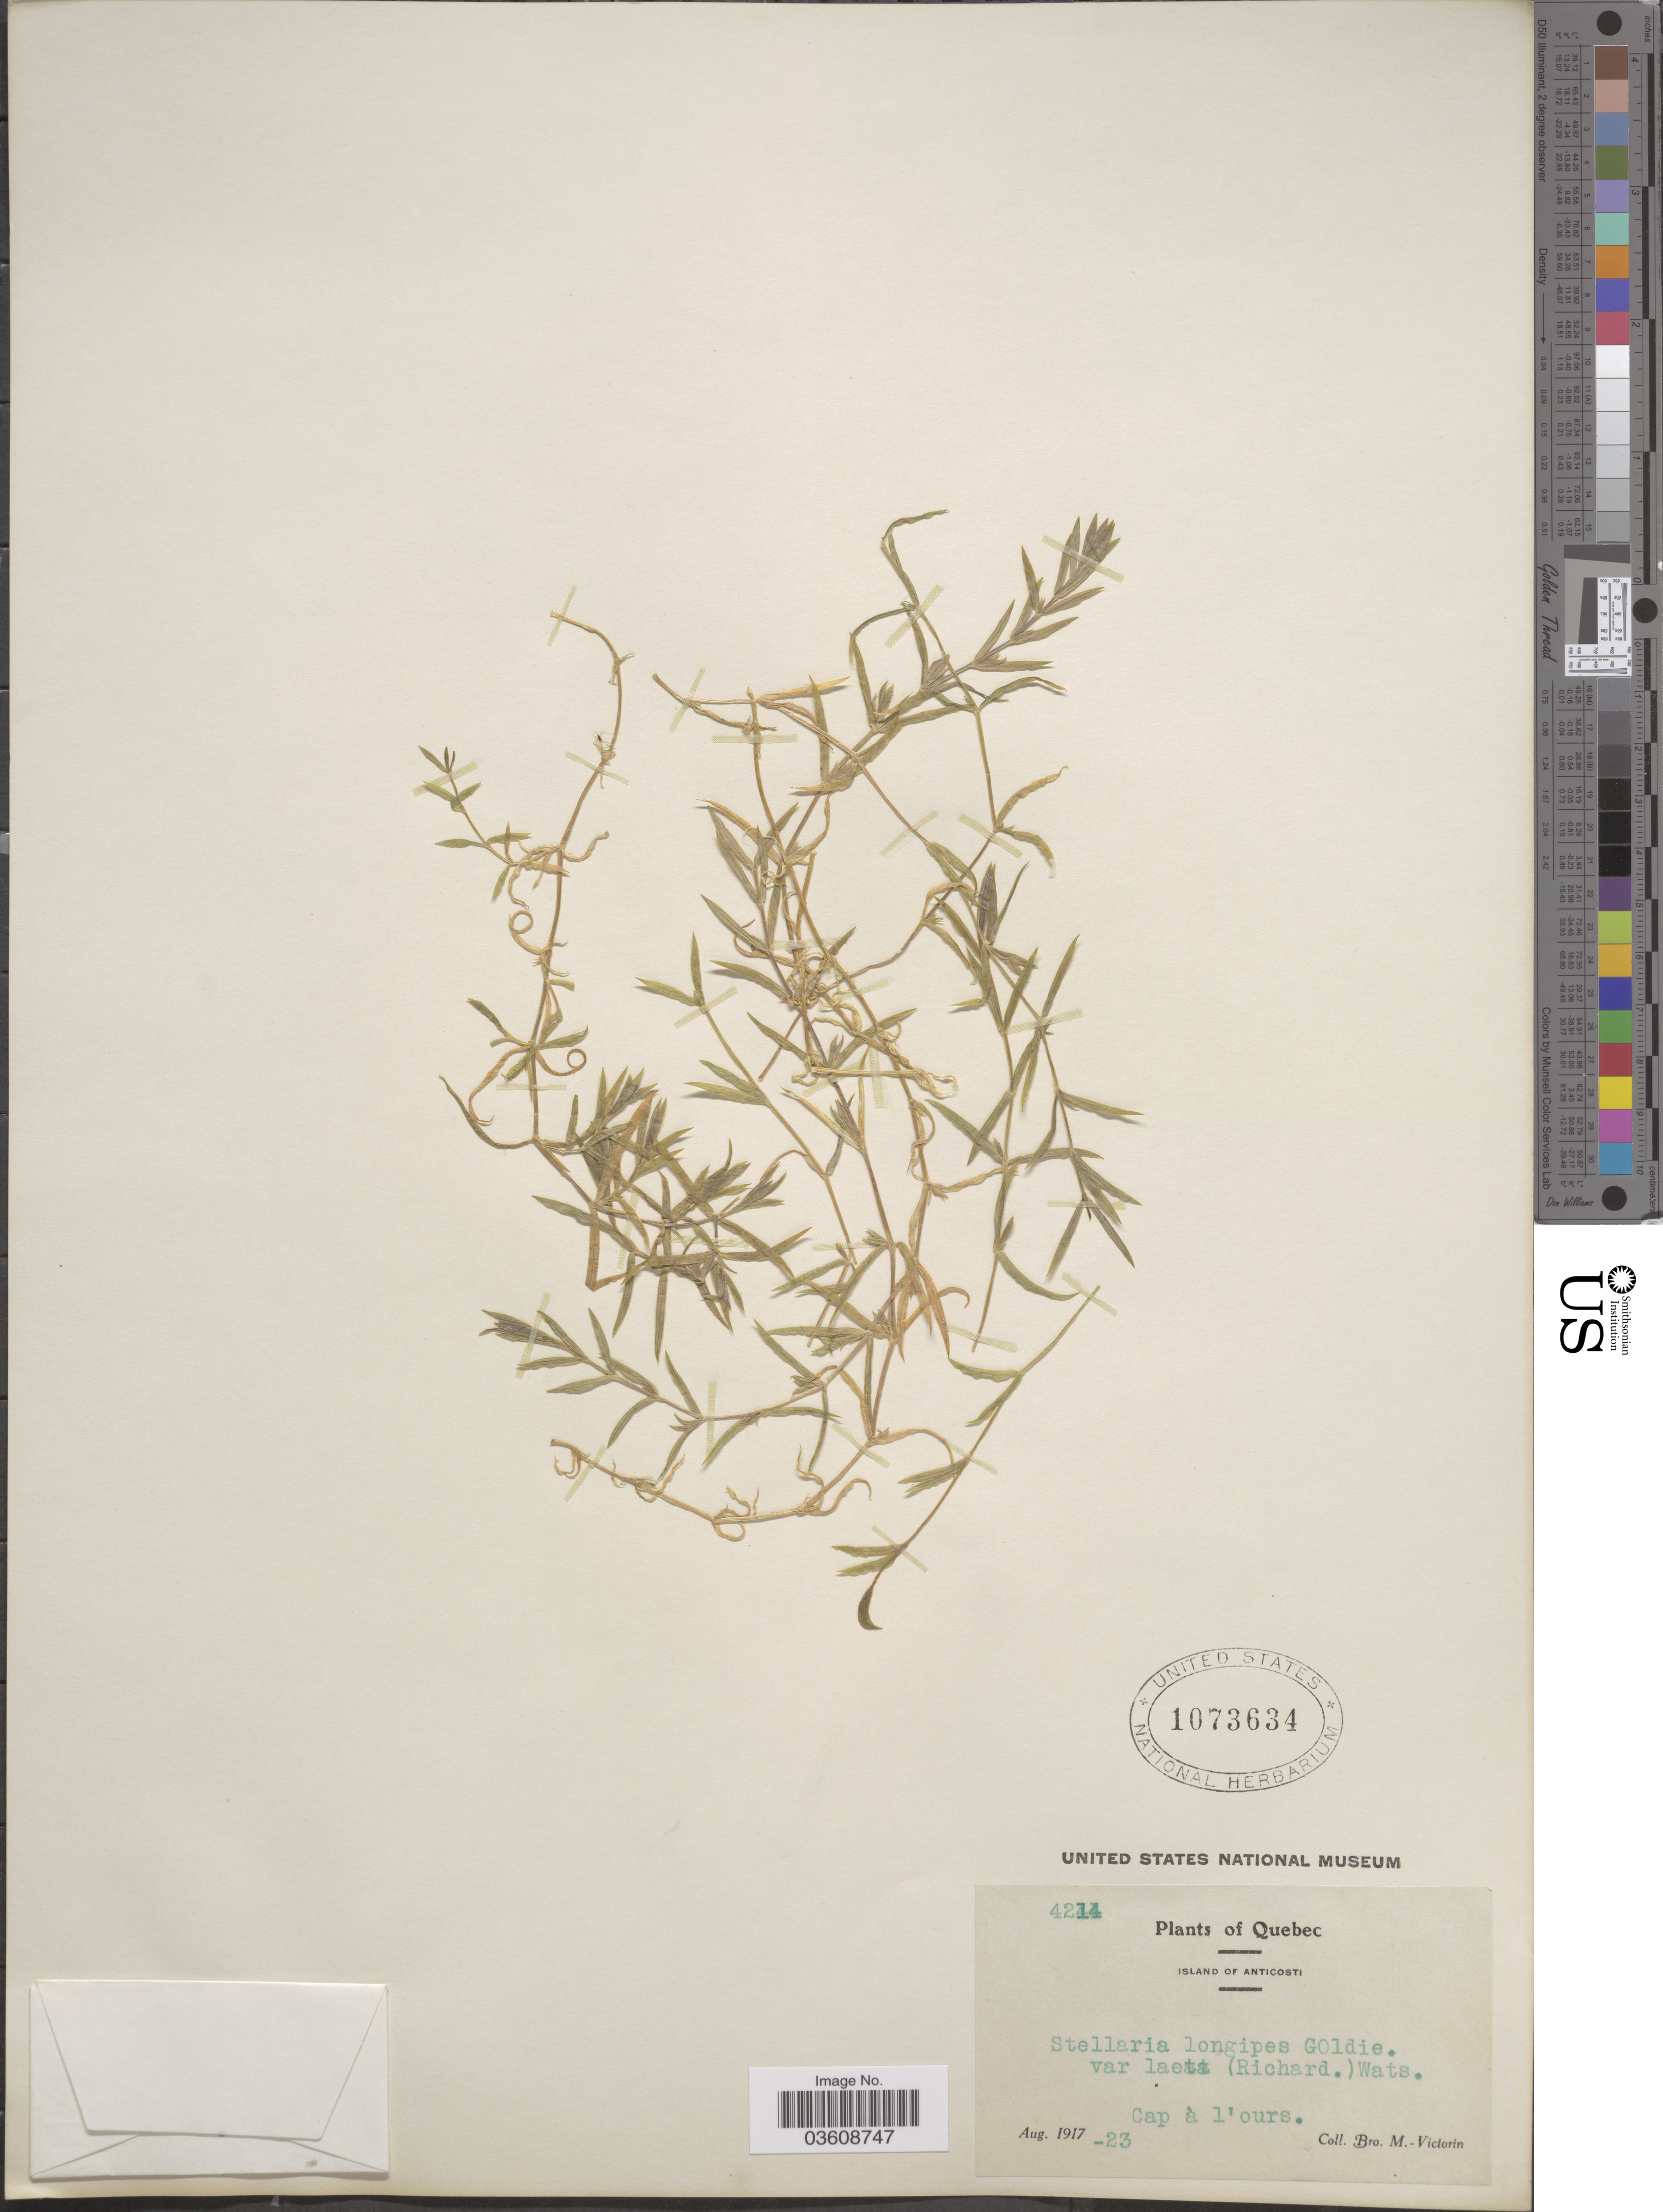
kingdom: Plantae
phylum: Tracheophyta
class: Magnoliopsida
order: Caryophyllales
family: Caryophyllaceae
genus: Stellaria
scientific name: Stellaria longipes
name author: Goldie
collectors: Fr. Marie-Victorin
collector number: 4214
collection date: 1917-08-23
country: Canada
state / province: Quebec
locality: Island of Anticosti. Cap à l'ours.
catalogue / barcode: US 1073634